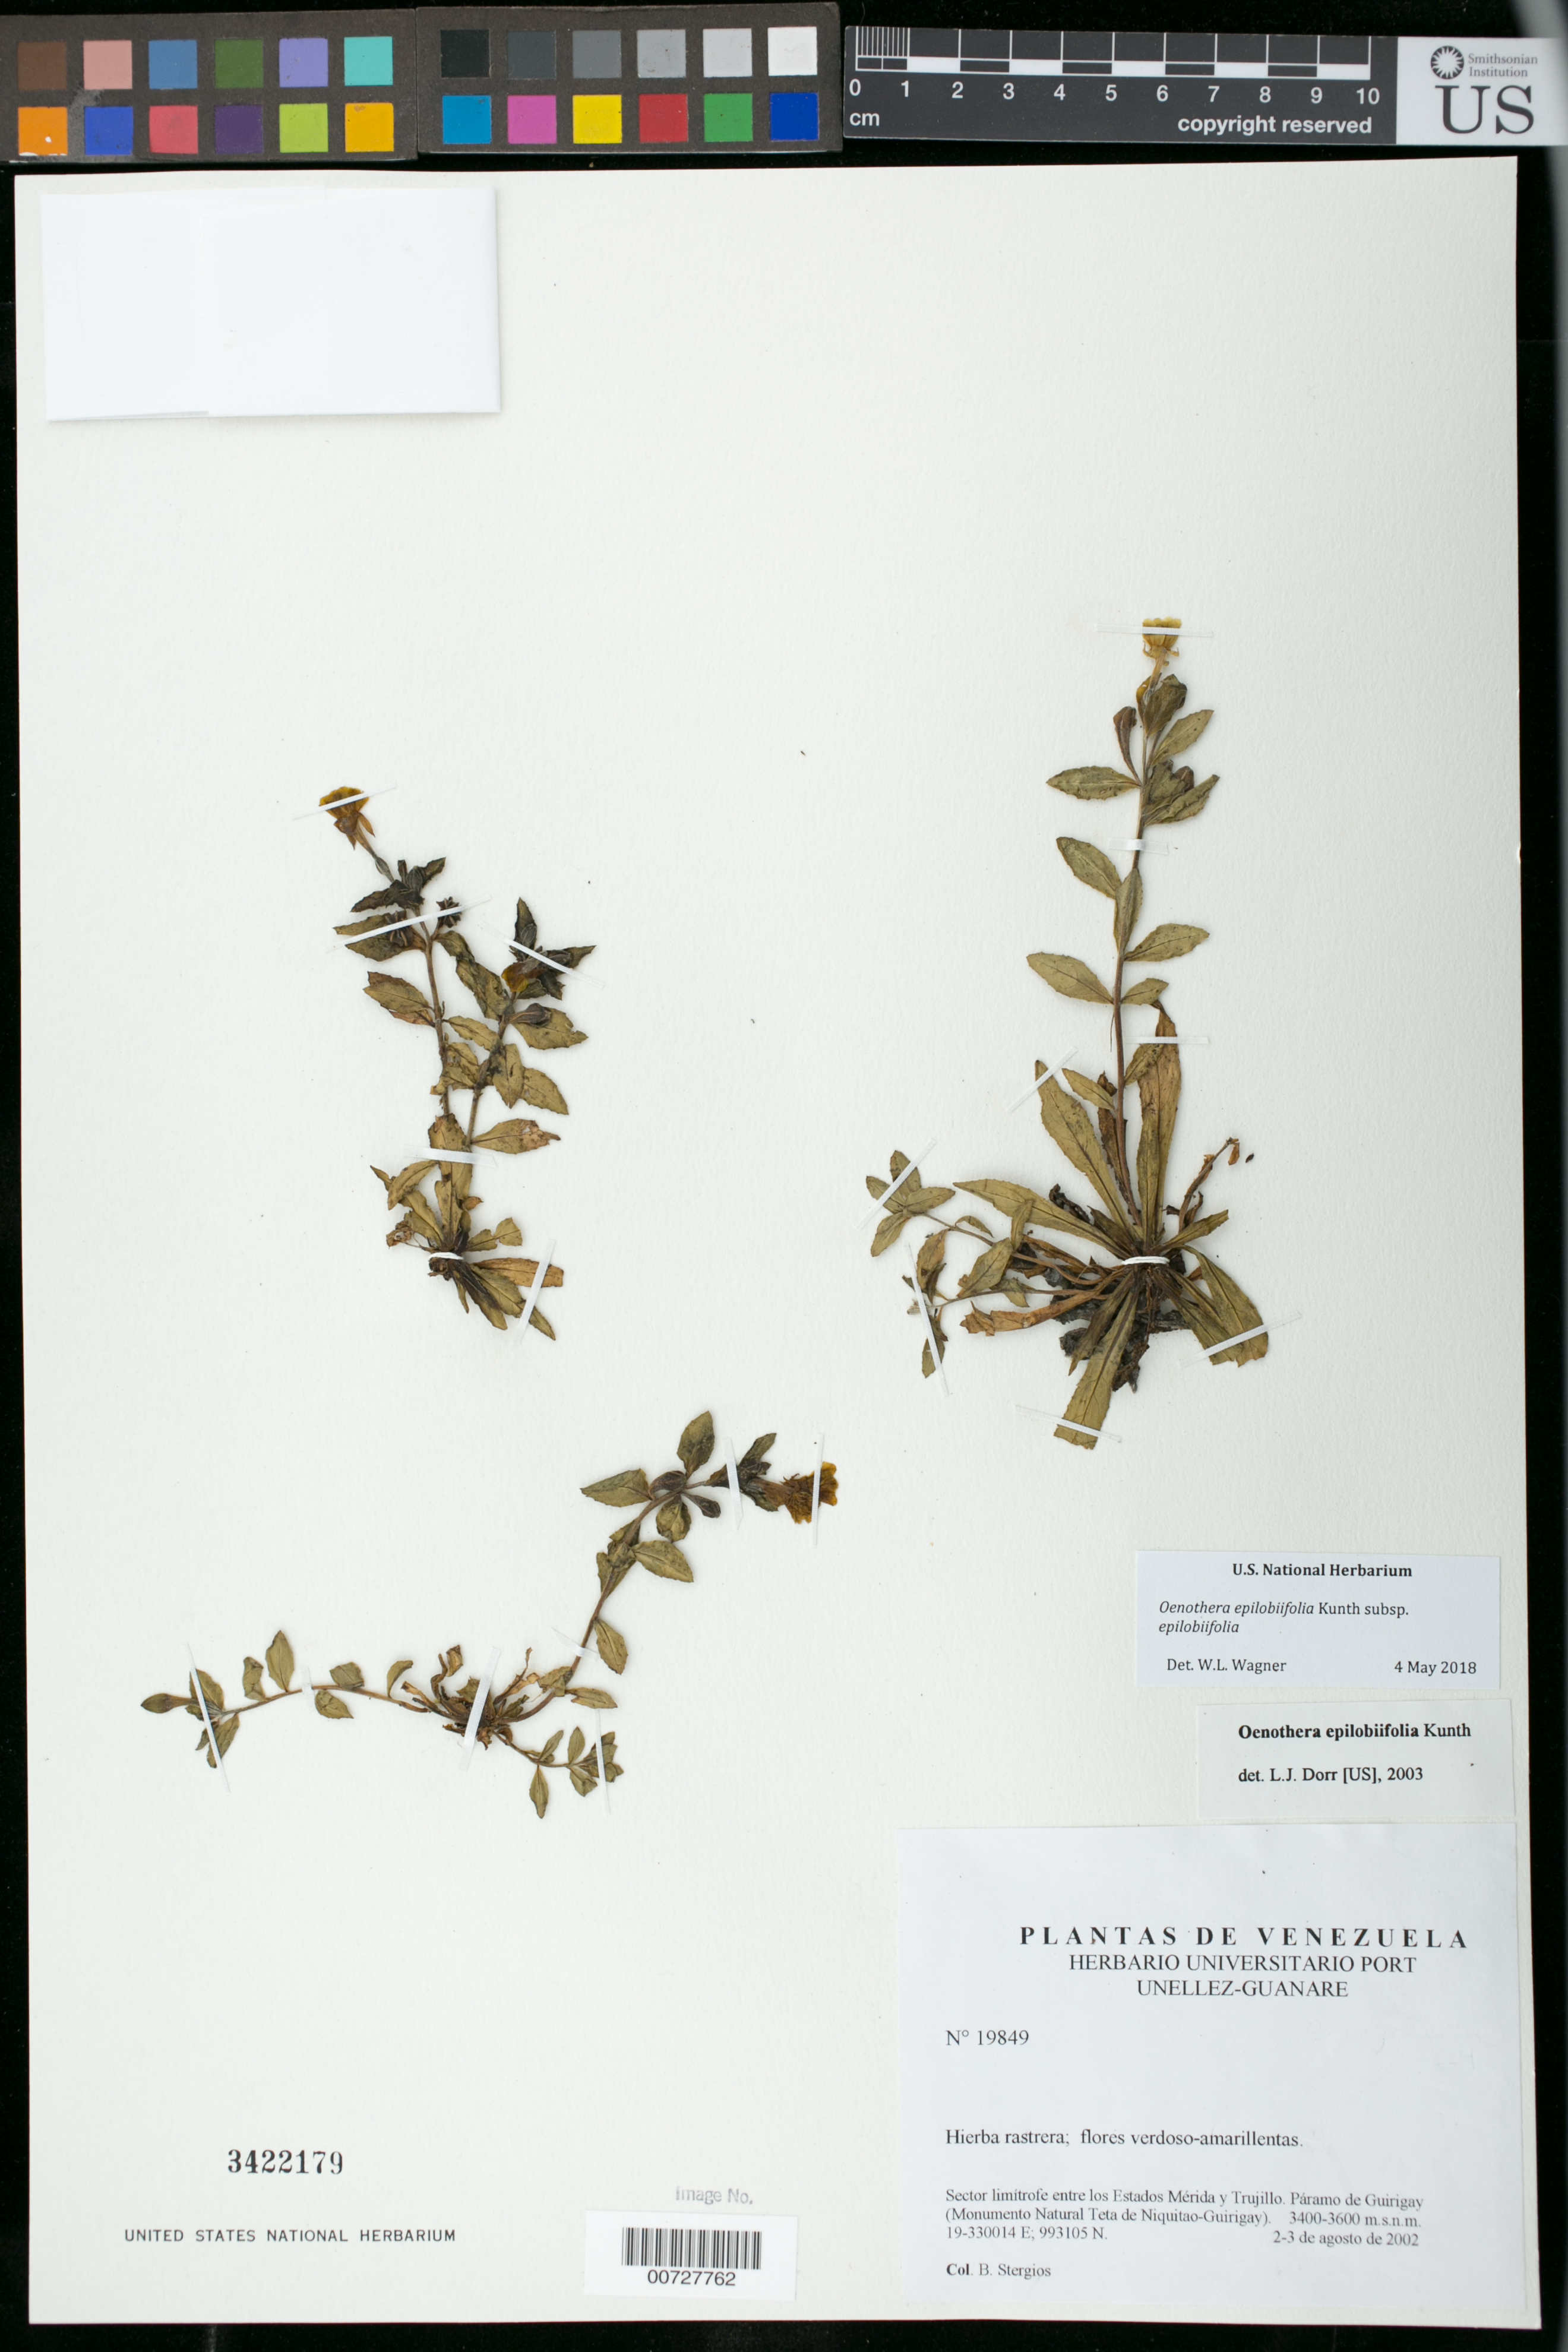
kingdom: Plantae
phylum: Tracheophyta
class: Magnoliopsida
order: Myrtales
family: Onagraceae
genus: Oenothera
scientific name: Oenothera epilobiifolia subsp. epilobiifolia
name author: Kunth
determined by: Wagner, W. L., (BOT), Smithsonian Institution - National Museum of Natural History (UNITED STATES)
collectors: B. G. Stergios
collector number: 19849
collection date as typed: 02 Aug 2002 to 03 Aug 2002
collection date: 2002-08-02/2002-08-03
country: Venezuela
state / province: Trujillo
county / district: Boconó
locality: Páramo de Guirigay (Monumento Natural Teta de Niquitao-Guirigay). Sector limítrofe entre los Estados Mérida y Trujillo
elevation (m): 3400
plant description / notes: PORT, US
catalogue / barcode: US 3422179